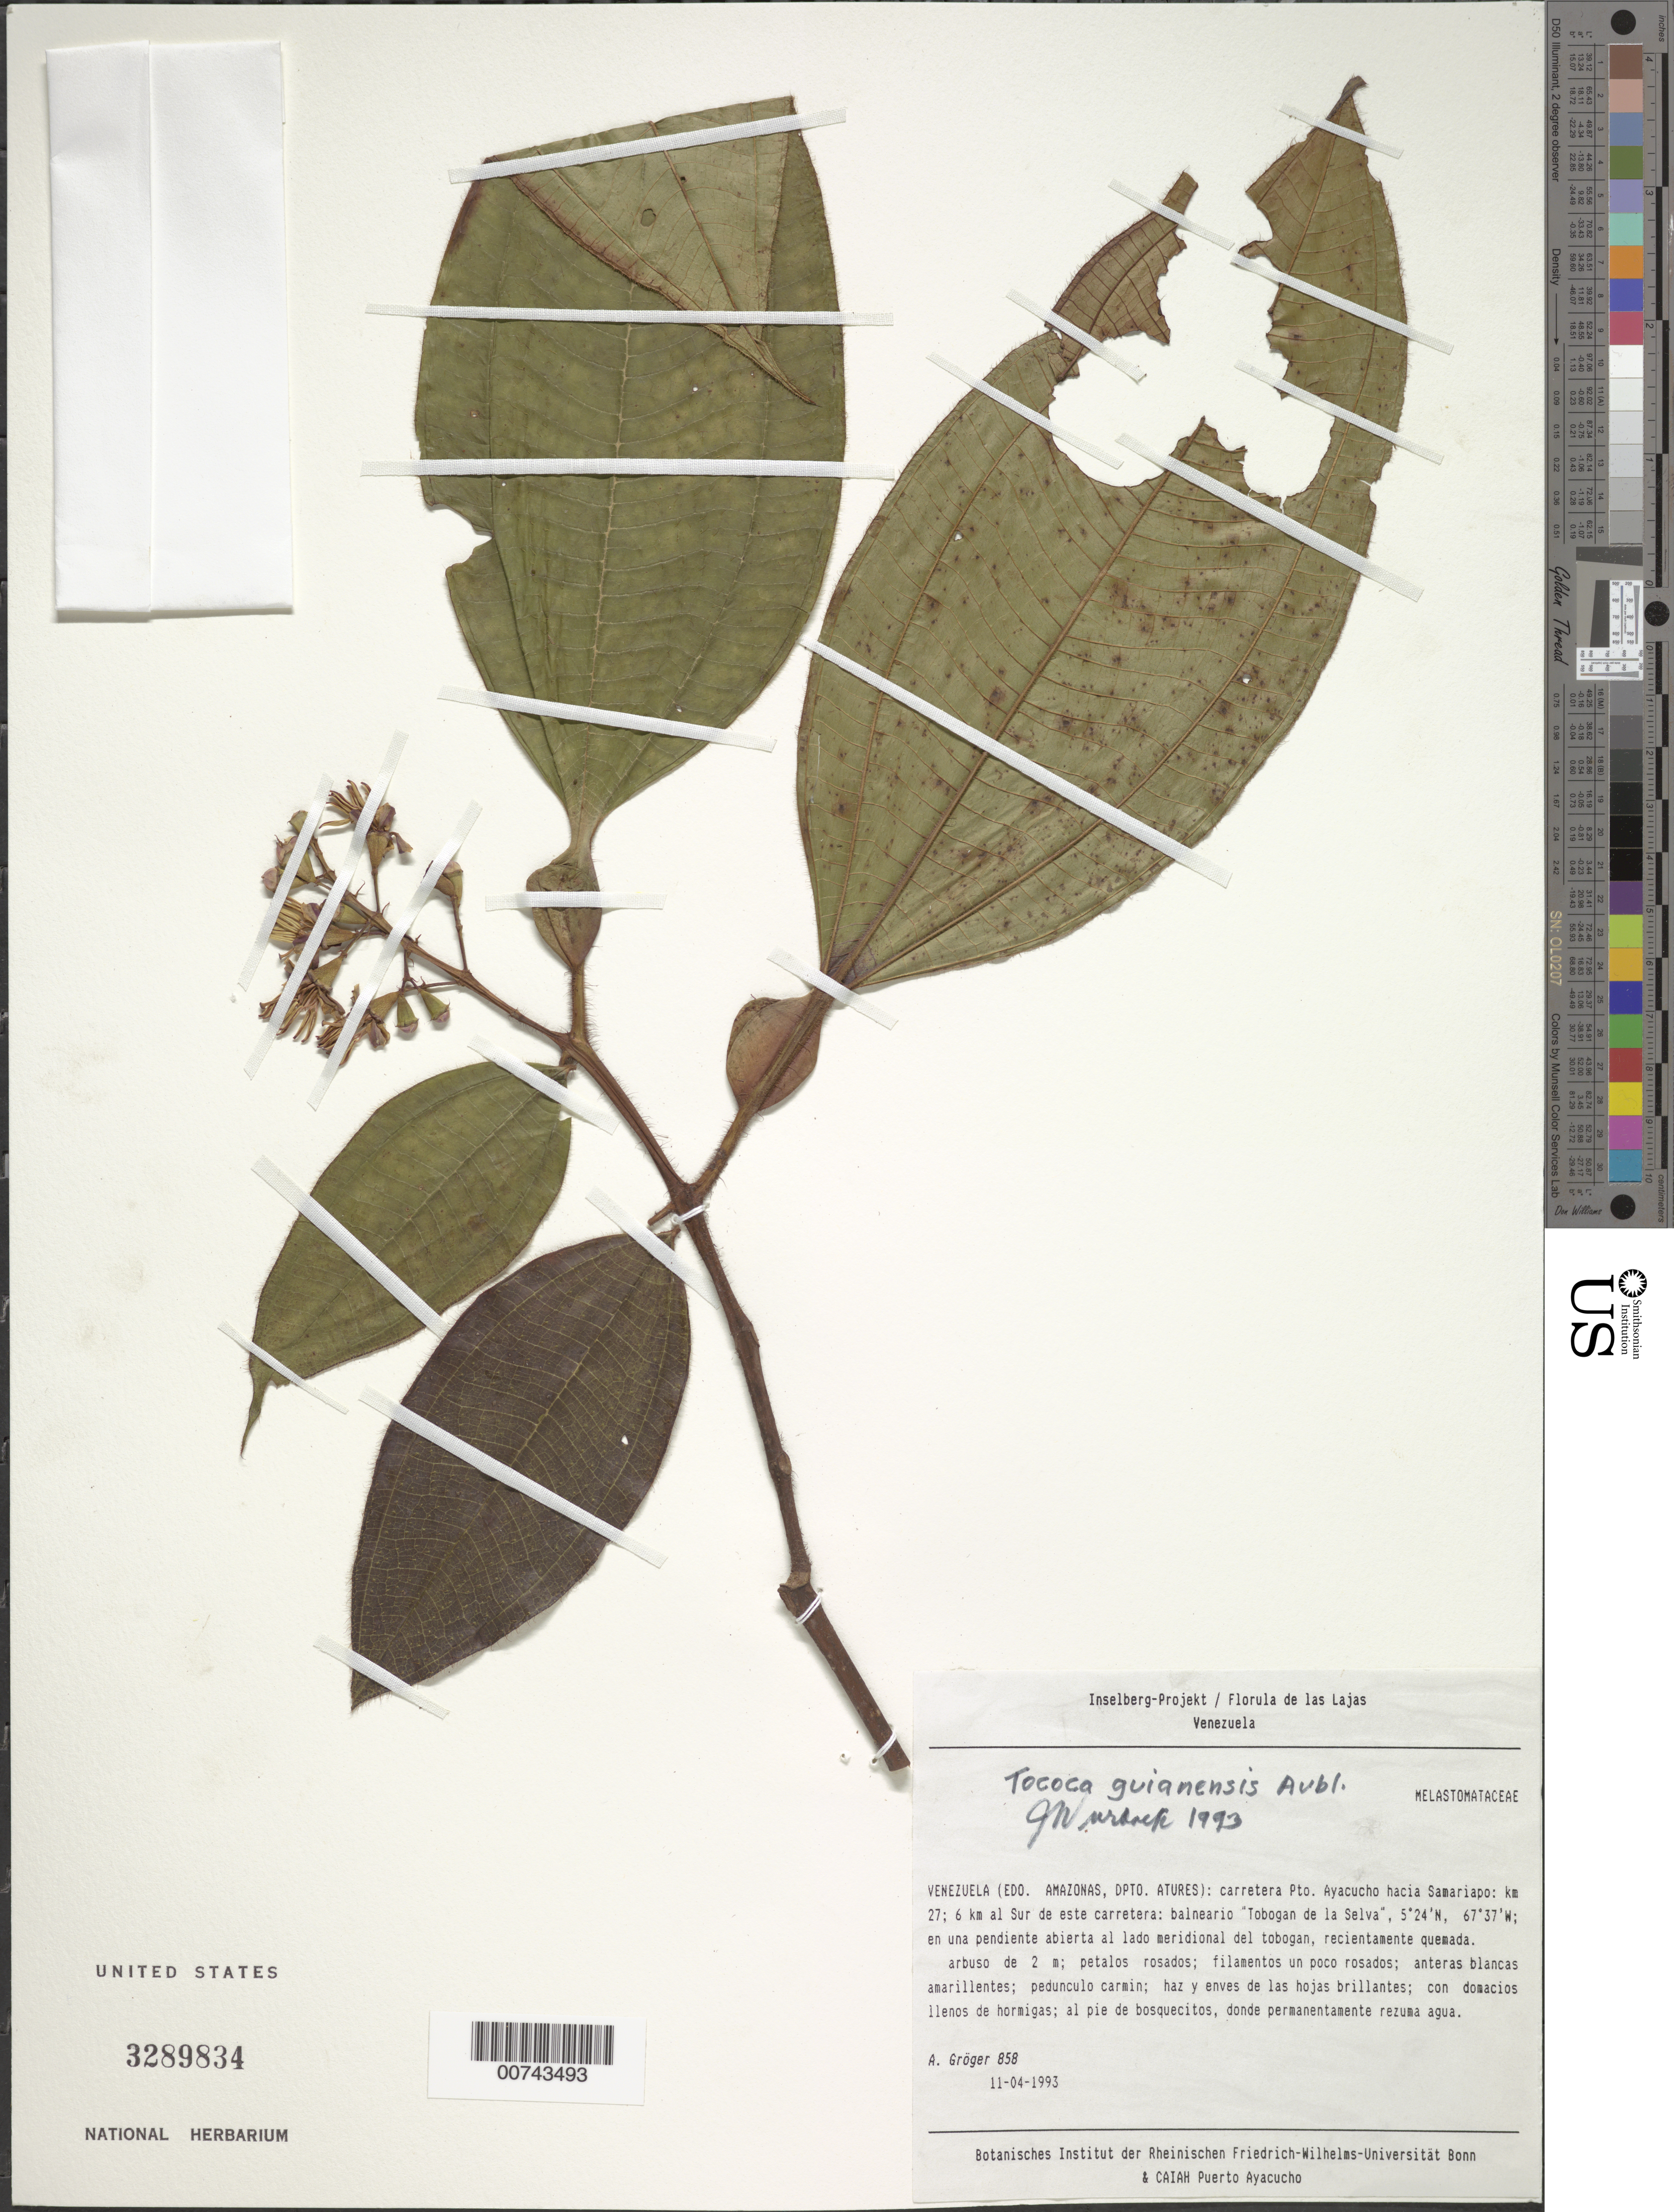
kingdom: Plantae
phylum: Tracheophyta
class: Magnoliopsida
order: Myrtales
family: Melastomataceae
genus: Tococa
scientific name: Tococa guianensis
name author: Aubl.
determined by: Wurdack, John J., (US), US (UNITED STATES)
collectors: A. Gröger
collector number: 858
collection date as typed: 11-Apr-93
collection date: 1993-04-11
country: Venezuela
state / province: Amazonas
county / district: Atures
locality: Puerto Ayacucho hacia Samariapo km 27; 6m al Sur de este carretera: balnearío "Tobogan de la Selva"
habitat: En una pendiente abierta al lado meridonal del tobogan, recientamente quemada.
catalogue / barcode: US 3289834